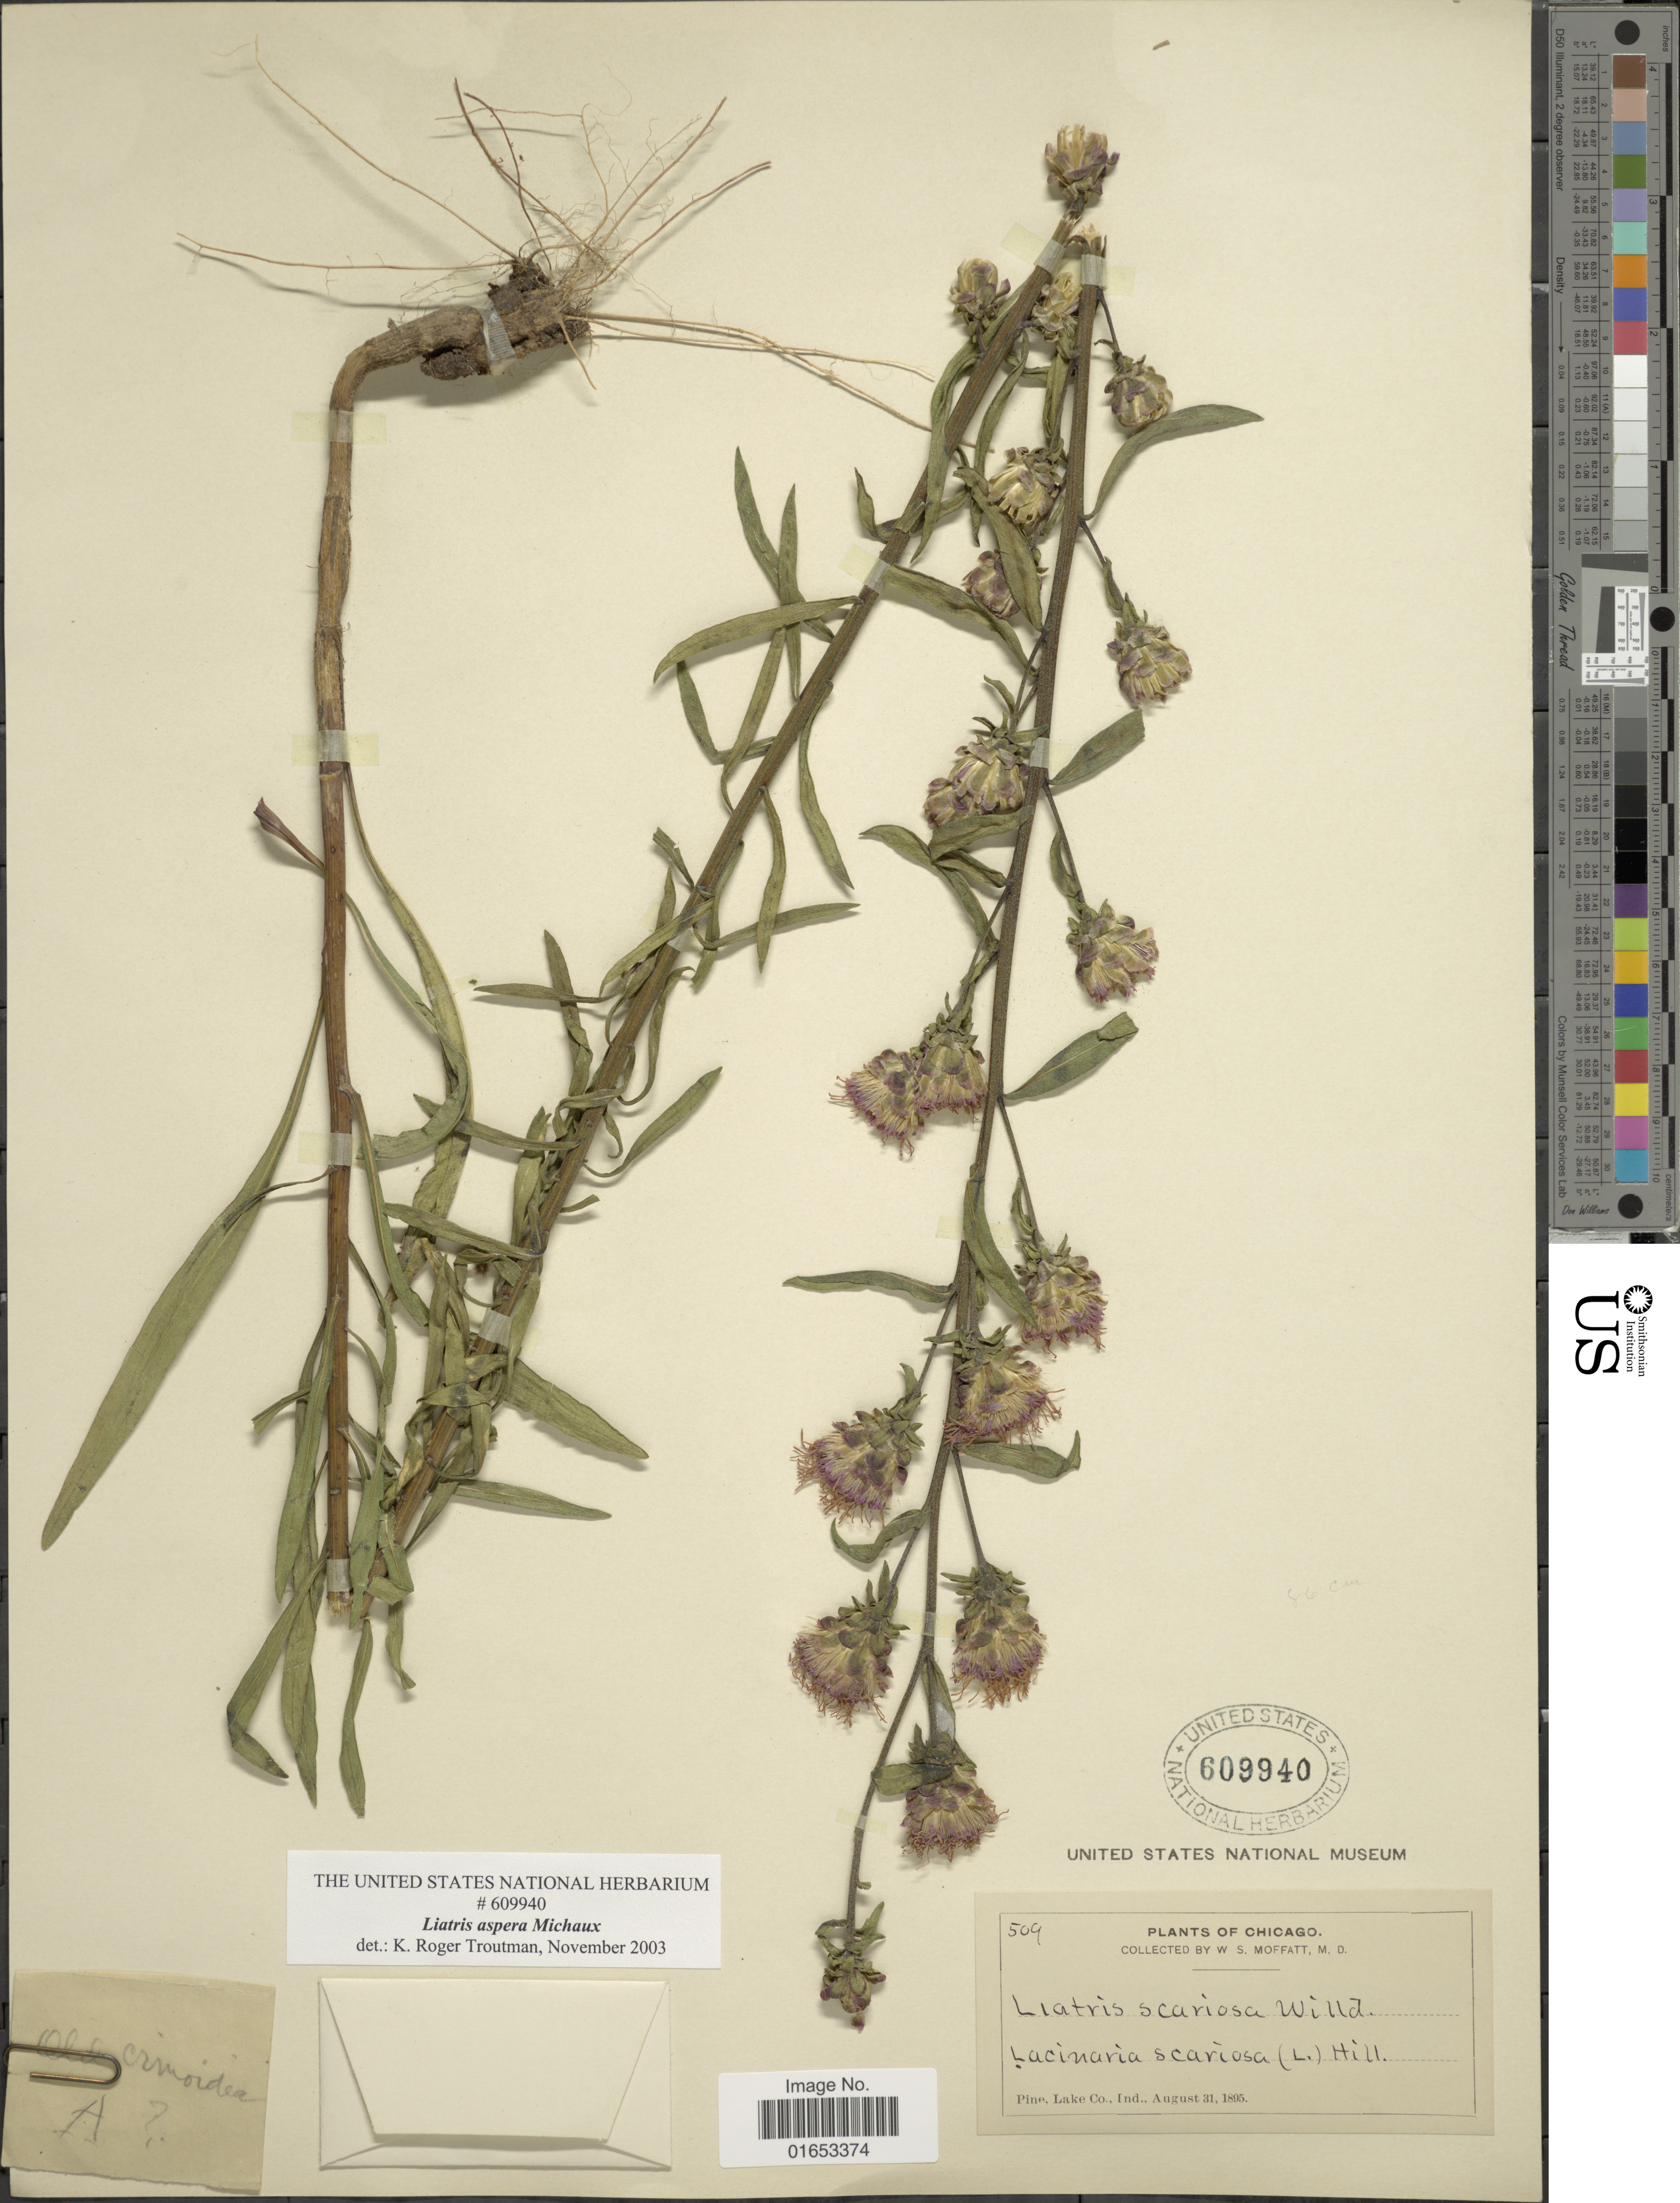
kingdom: Plantae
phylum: Tracheophyta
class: Magnoliopsida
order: Asterales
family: Asteraceae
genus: Liatris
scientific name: Liatris aspera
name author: Michx.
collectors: W. Moffatt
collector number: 509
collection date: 1895-08-31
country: United States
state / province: Indiana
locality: Pine, Lake Co., Ind. Chicago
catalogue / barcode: US 609940